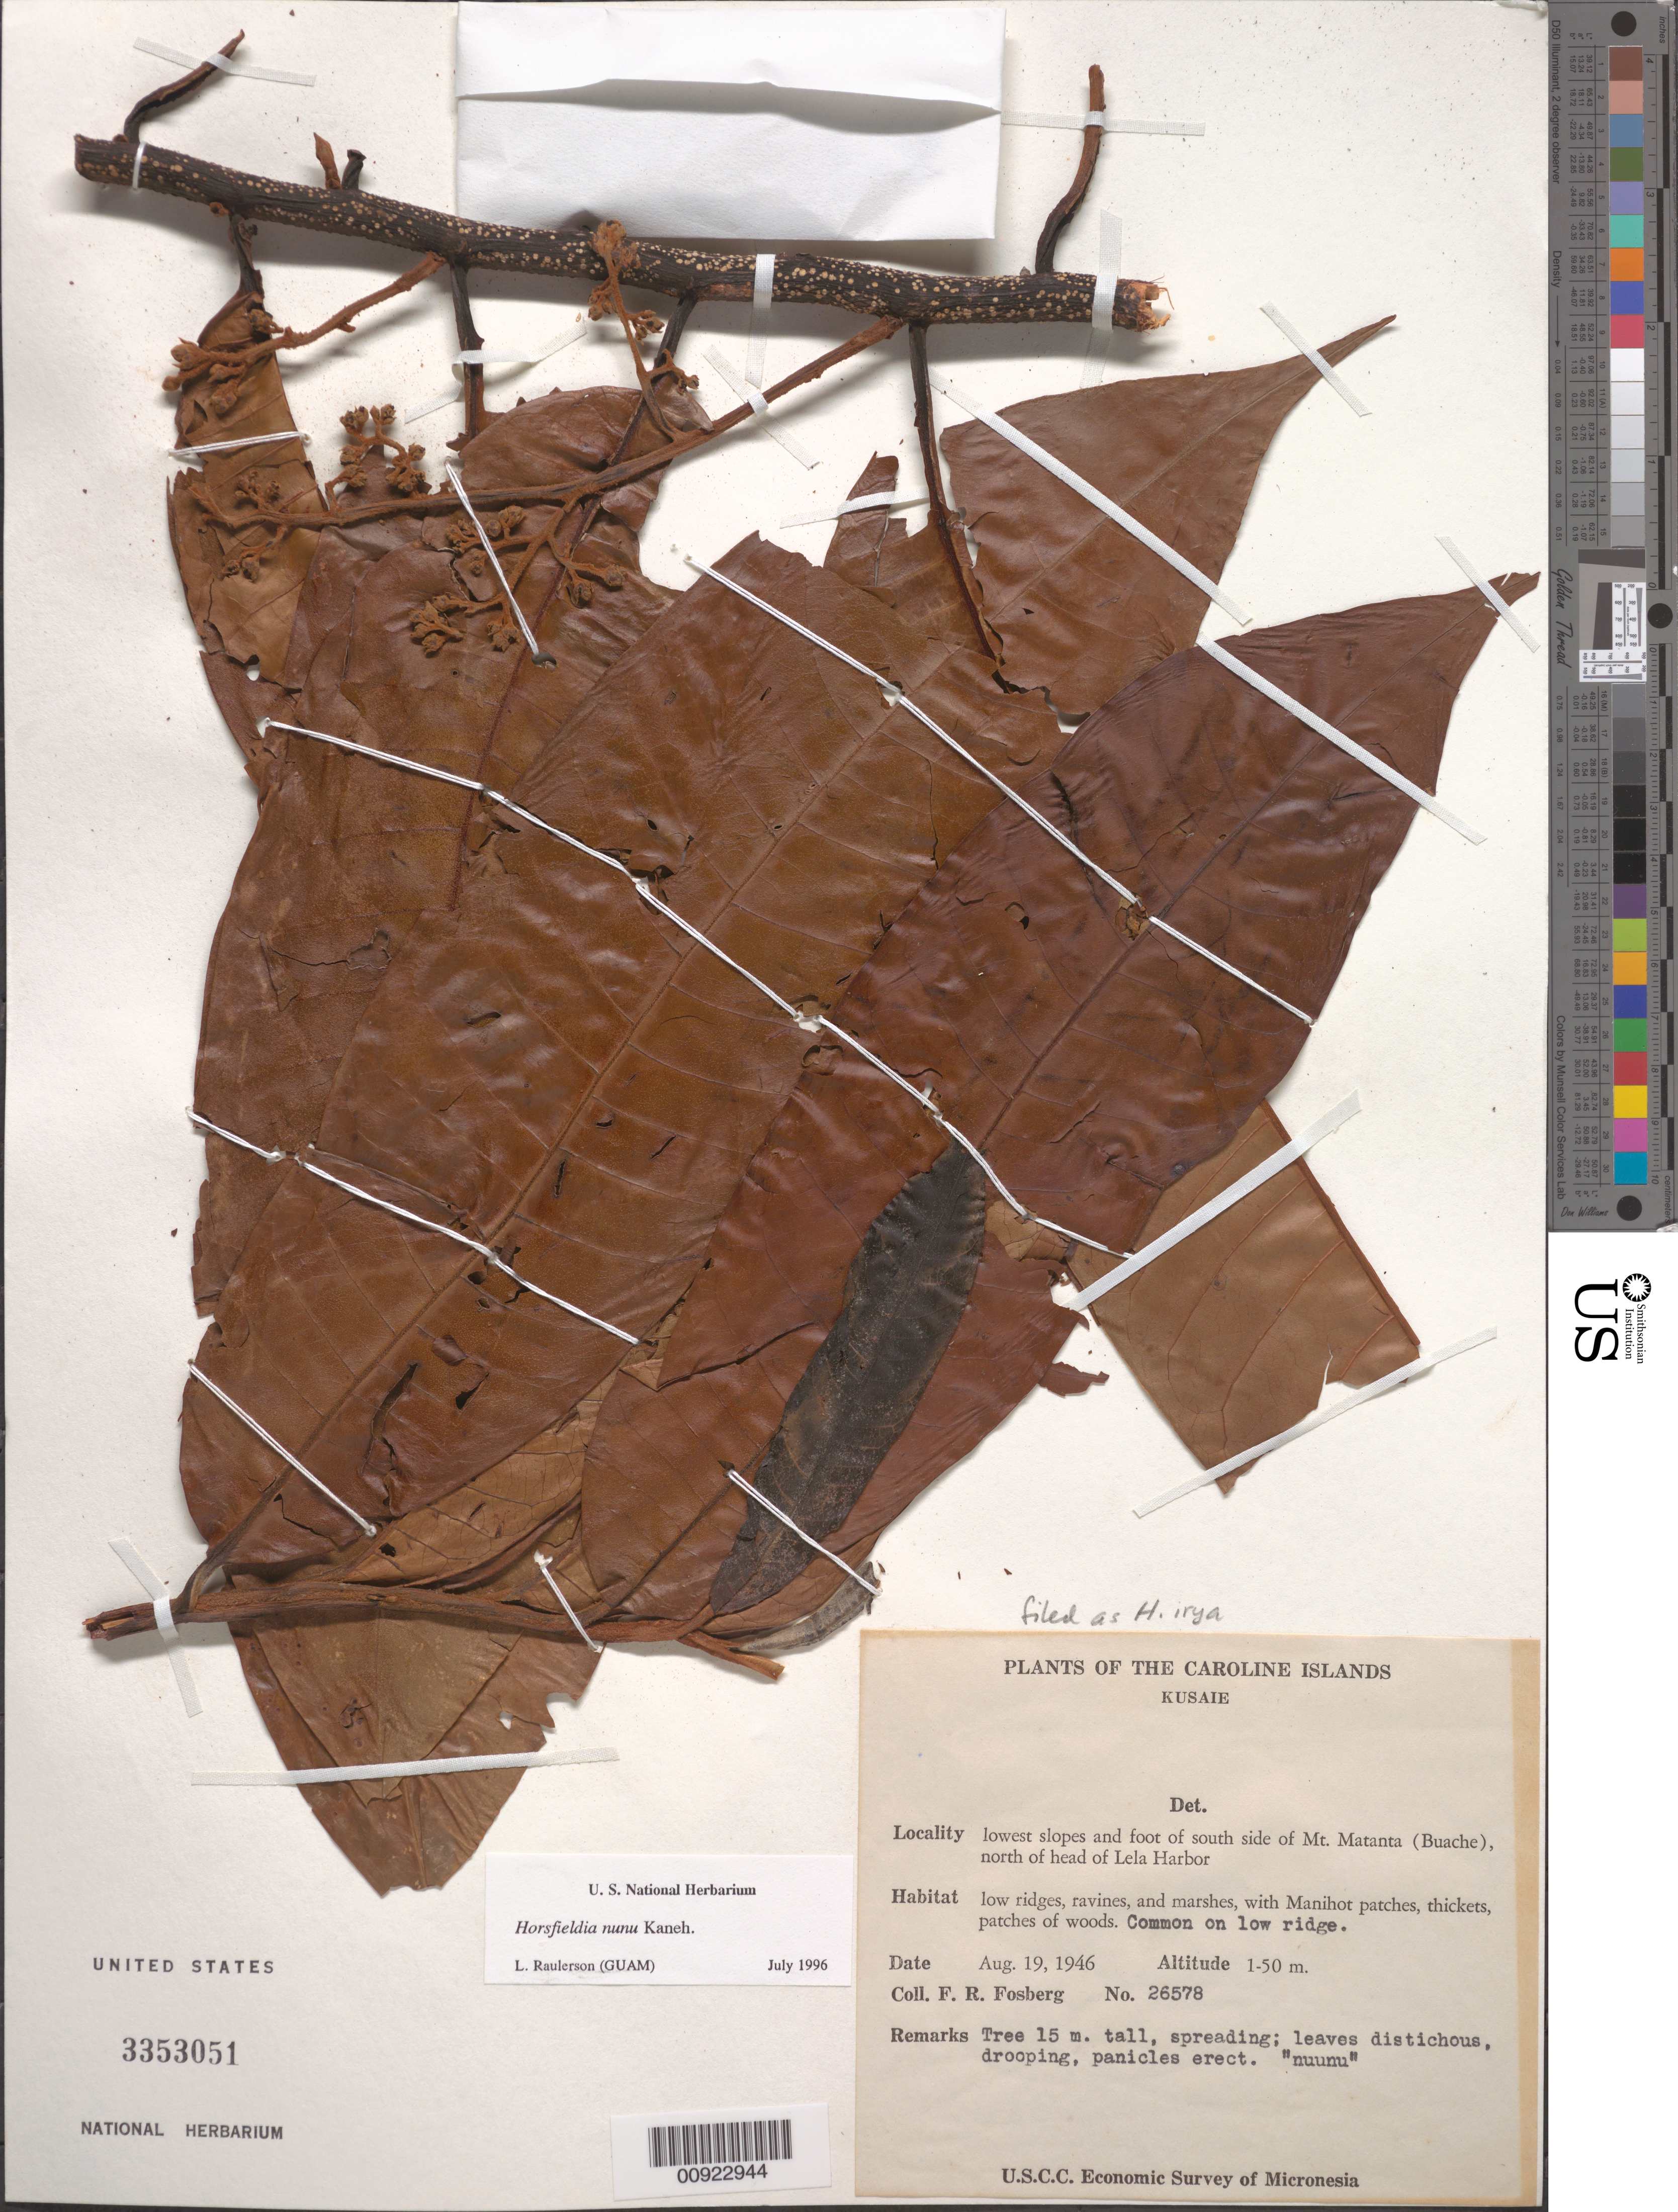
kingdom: Plantae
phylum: Tracheophyta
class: Magnoliopsida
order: Magnoliales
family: Myristicaceae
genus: Horsfieldia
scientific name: Horsfieldia irya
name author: (Gaertn.) Warb.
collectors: F. R. Fosberg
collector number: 26578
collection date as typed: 19 Aug 1946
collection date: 1946-08-19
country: Micronesia, Federated States of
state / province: Kosrae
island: Kosrae [Kusaie]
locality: South side of Mt. Matanta (Buache), north of head of Lela Harbor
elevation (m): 1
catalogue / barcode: US 3353051